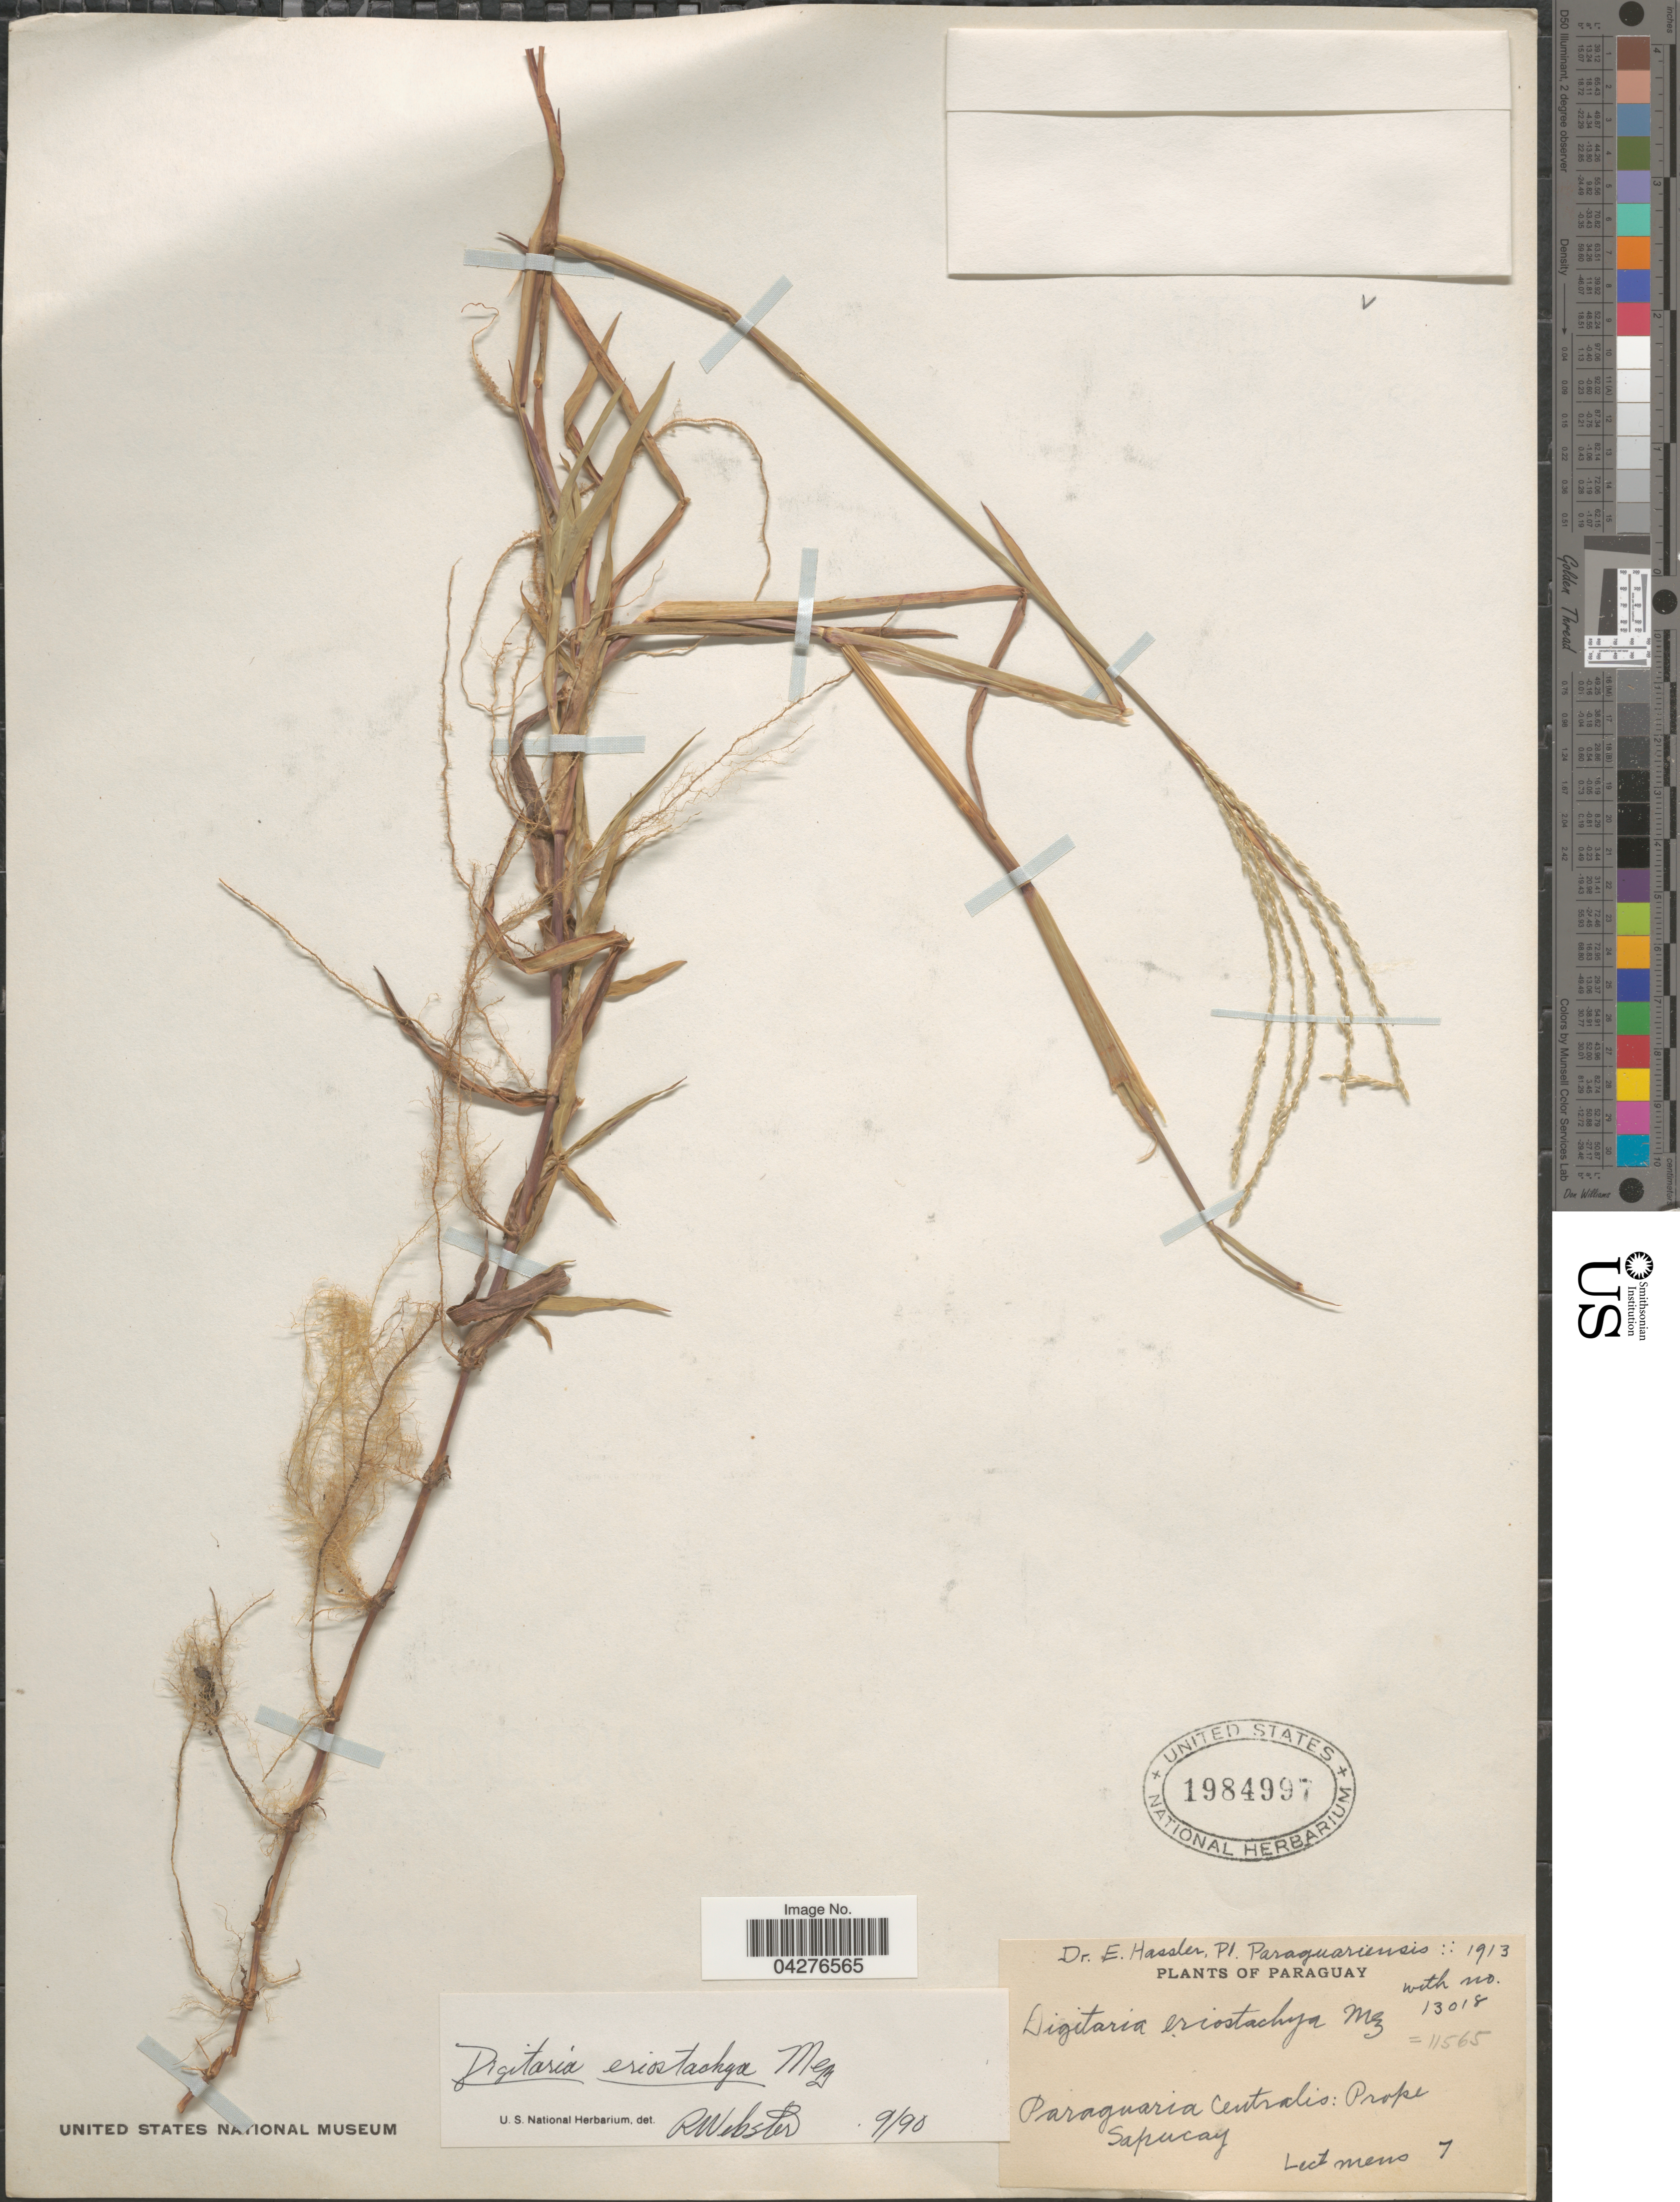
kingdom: Plantae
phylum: Tracheophyta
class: Liliopsida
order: Poales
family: Poaceae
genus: Digitaria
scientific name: Digitaria eriostachya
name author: Mez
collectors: E. Hassler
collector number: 13018/11565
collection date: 1913-07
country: Paraguay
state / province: Paraguari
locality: Paraguaria Centralis: Prope Sapucay.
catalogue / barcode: US 1984997